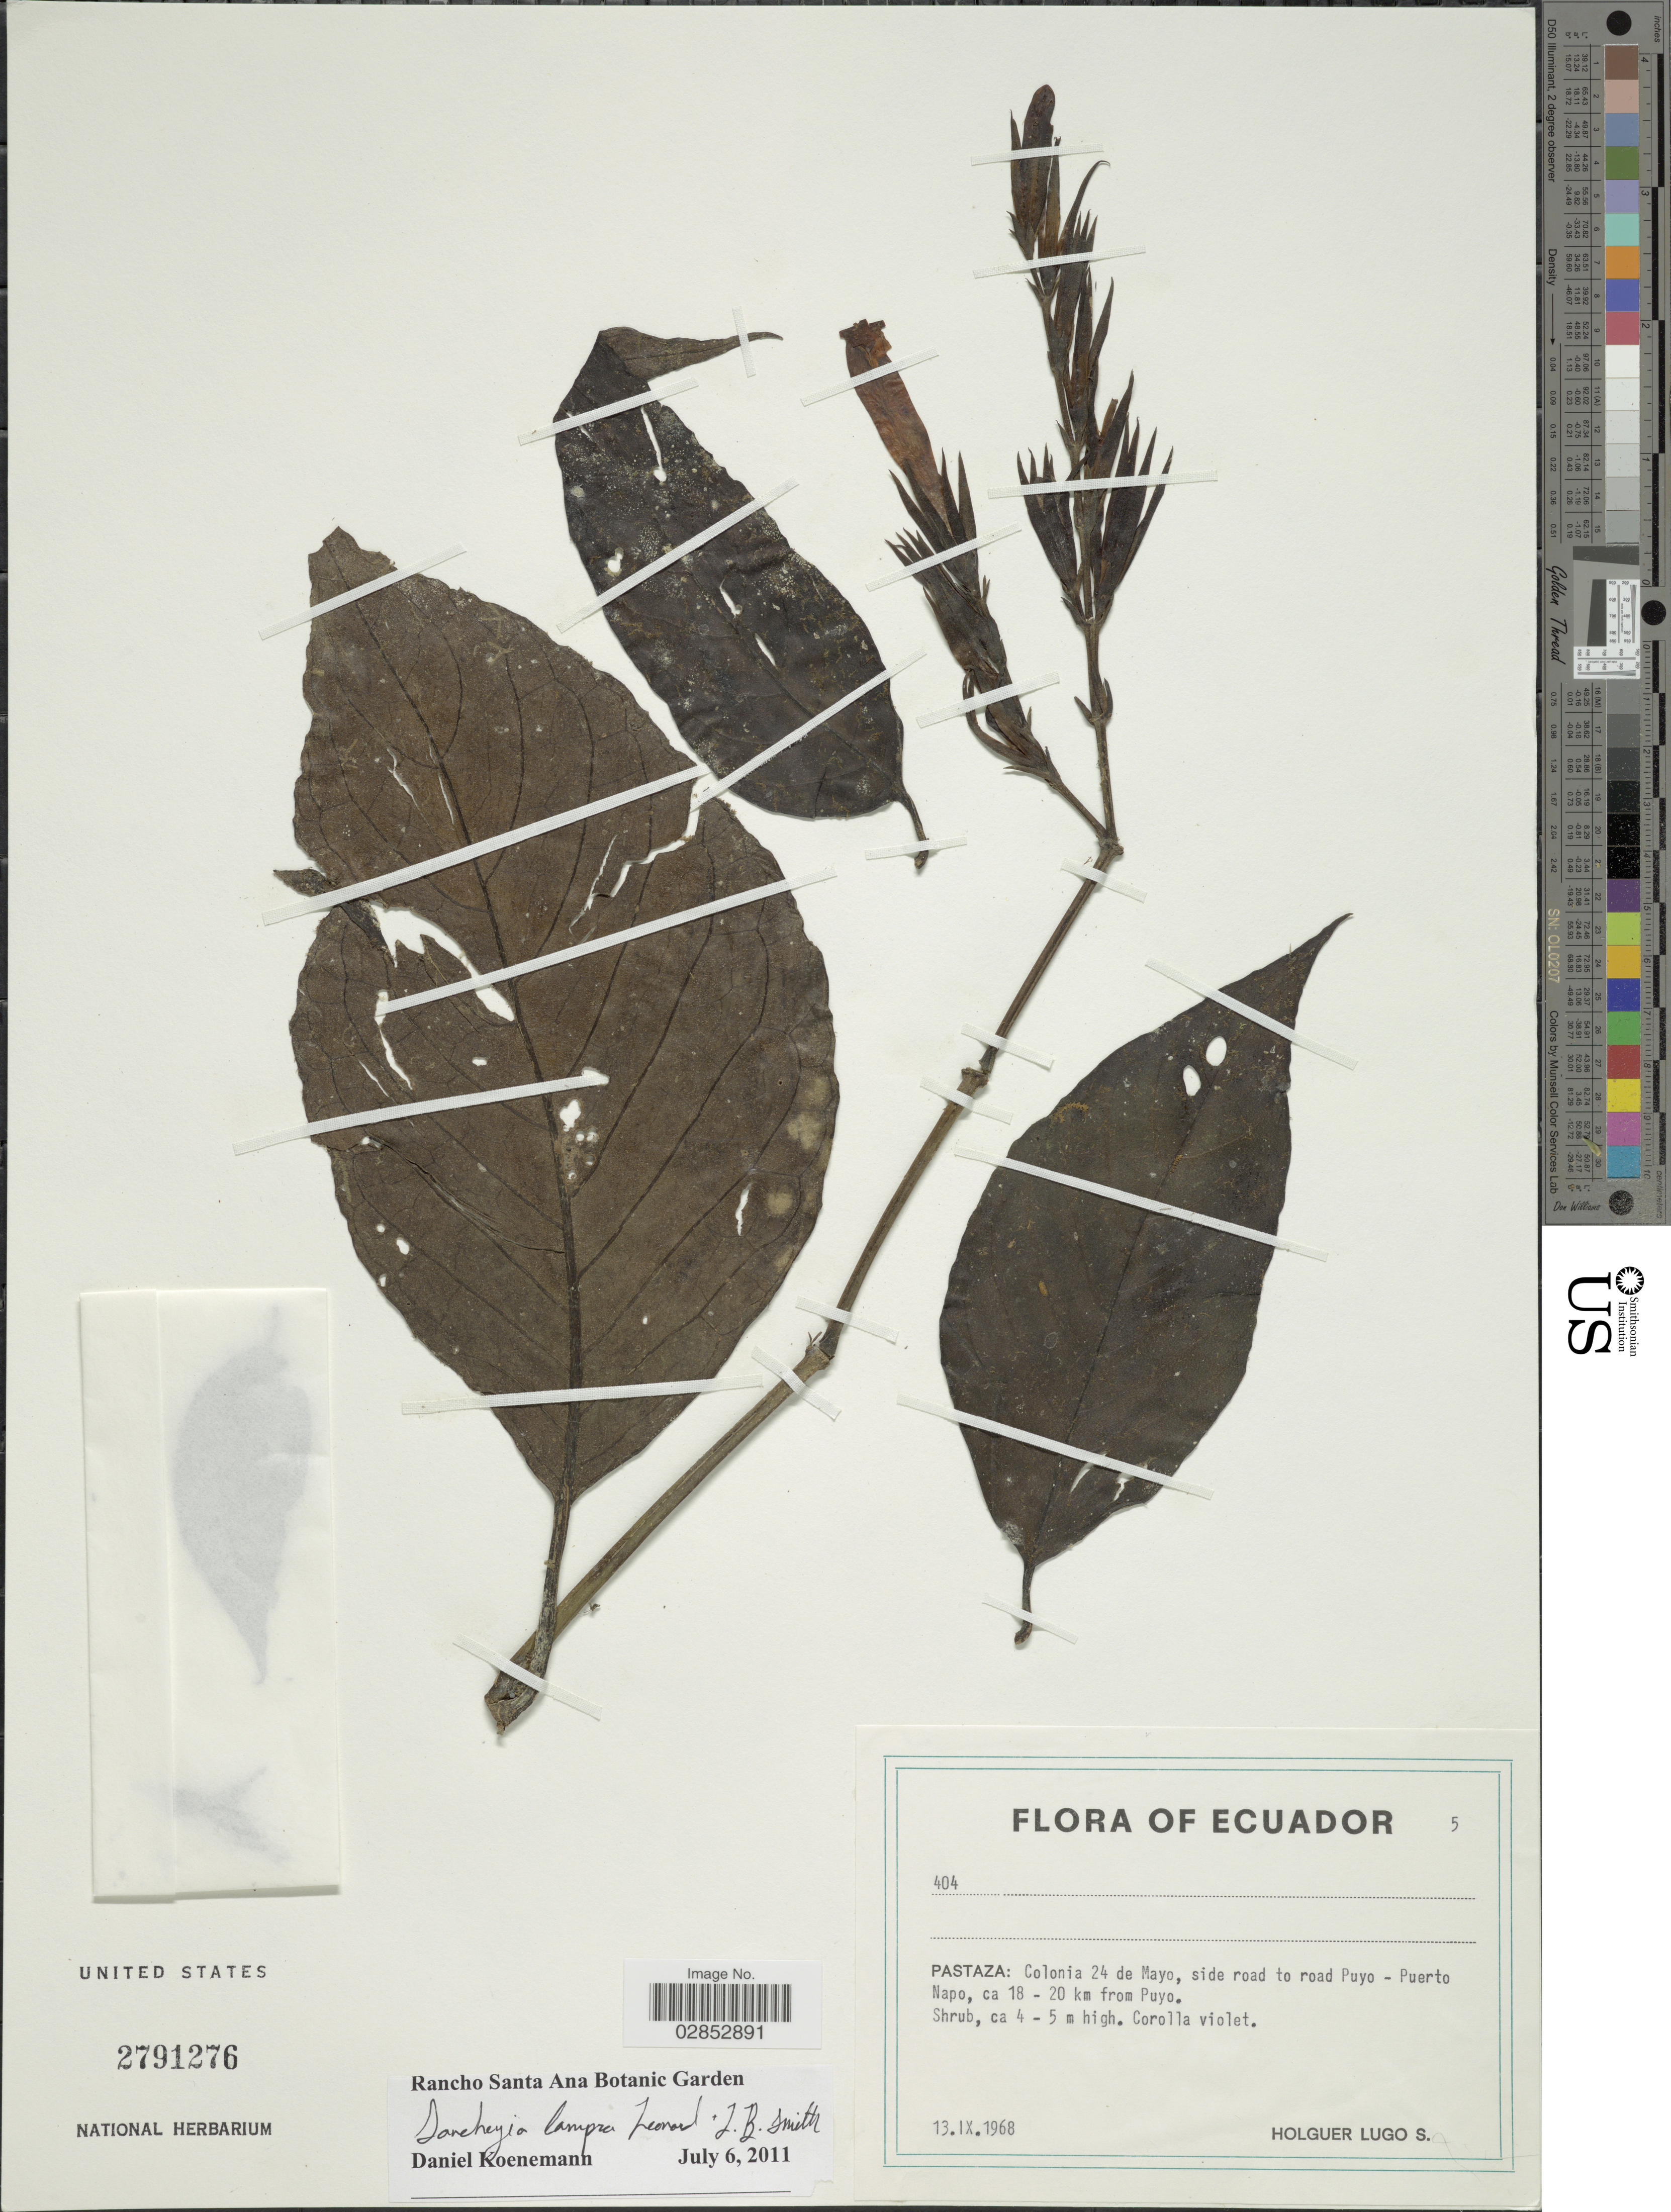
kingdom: Plantae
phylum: Tracheophyta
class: Magnoliopsida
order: Lamiales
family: Acanthaceae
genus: Sanchezia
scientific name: Sanchezia longiflora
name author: (Hook. f.) Hook. f. ex Planch.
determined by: Azevedo, Igor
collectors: H. Lugo S.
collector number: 404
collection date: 1968-09-13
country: Ecuador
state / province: Pastaza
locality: Colonia 24 de Mayo, side road to road Puyo-Puerto Napo, ca 18-20 km from Puyo.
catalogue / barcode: US 2791276